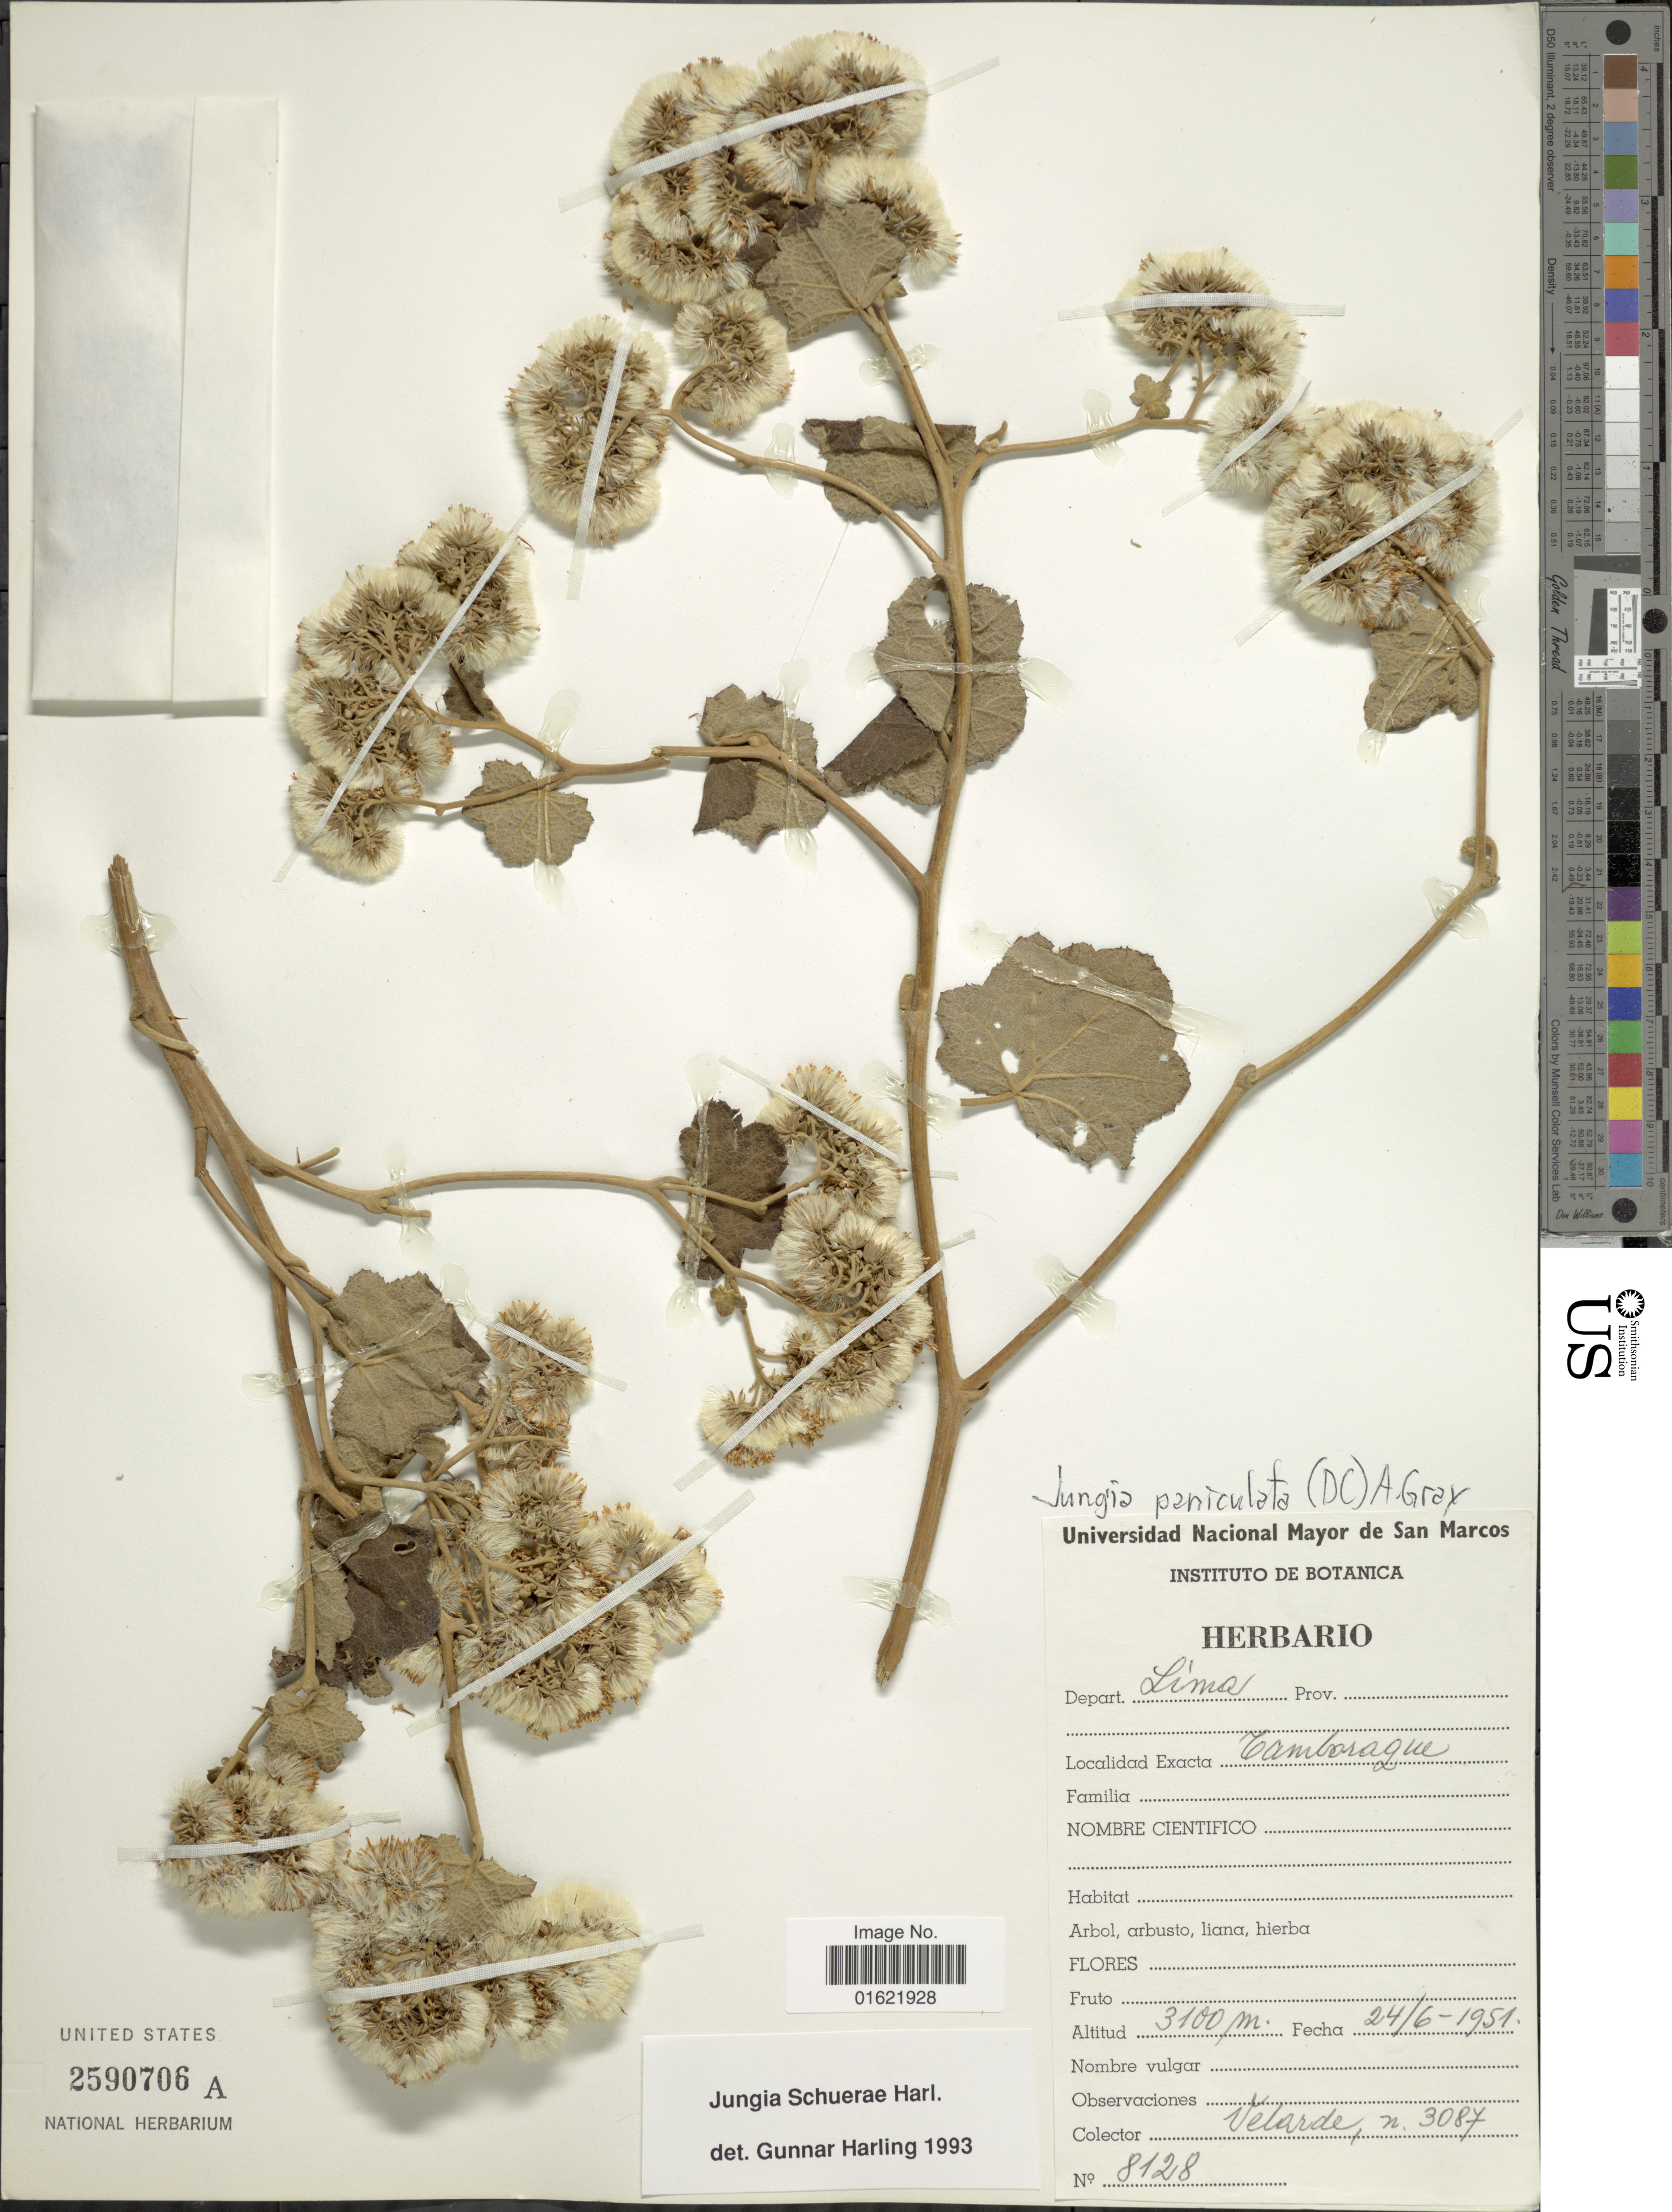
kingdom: Plantae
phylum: Tracheophyta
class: Magnoliopsida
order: Asterales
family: Asteraceae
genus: Jungia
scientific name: Jungia schuerae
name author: Harling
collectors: -. Velarde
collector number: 3087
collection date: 1951-06-24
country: Peru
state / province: Lima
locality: Tamboraque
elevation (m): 3100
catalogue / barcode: US 2590706A